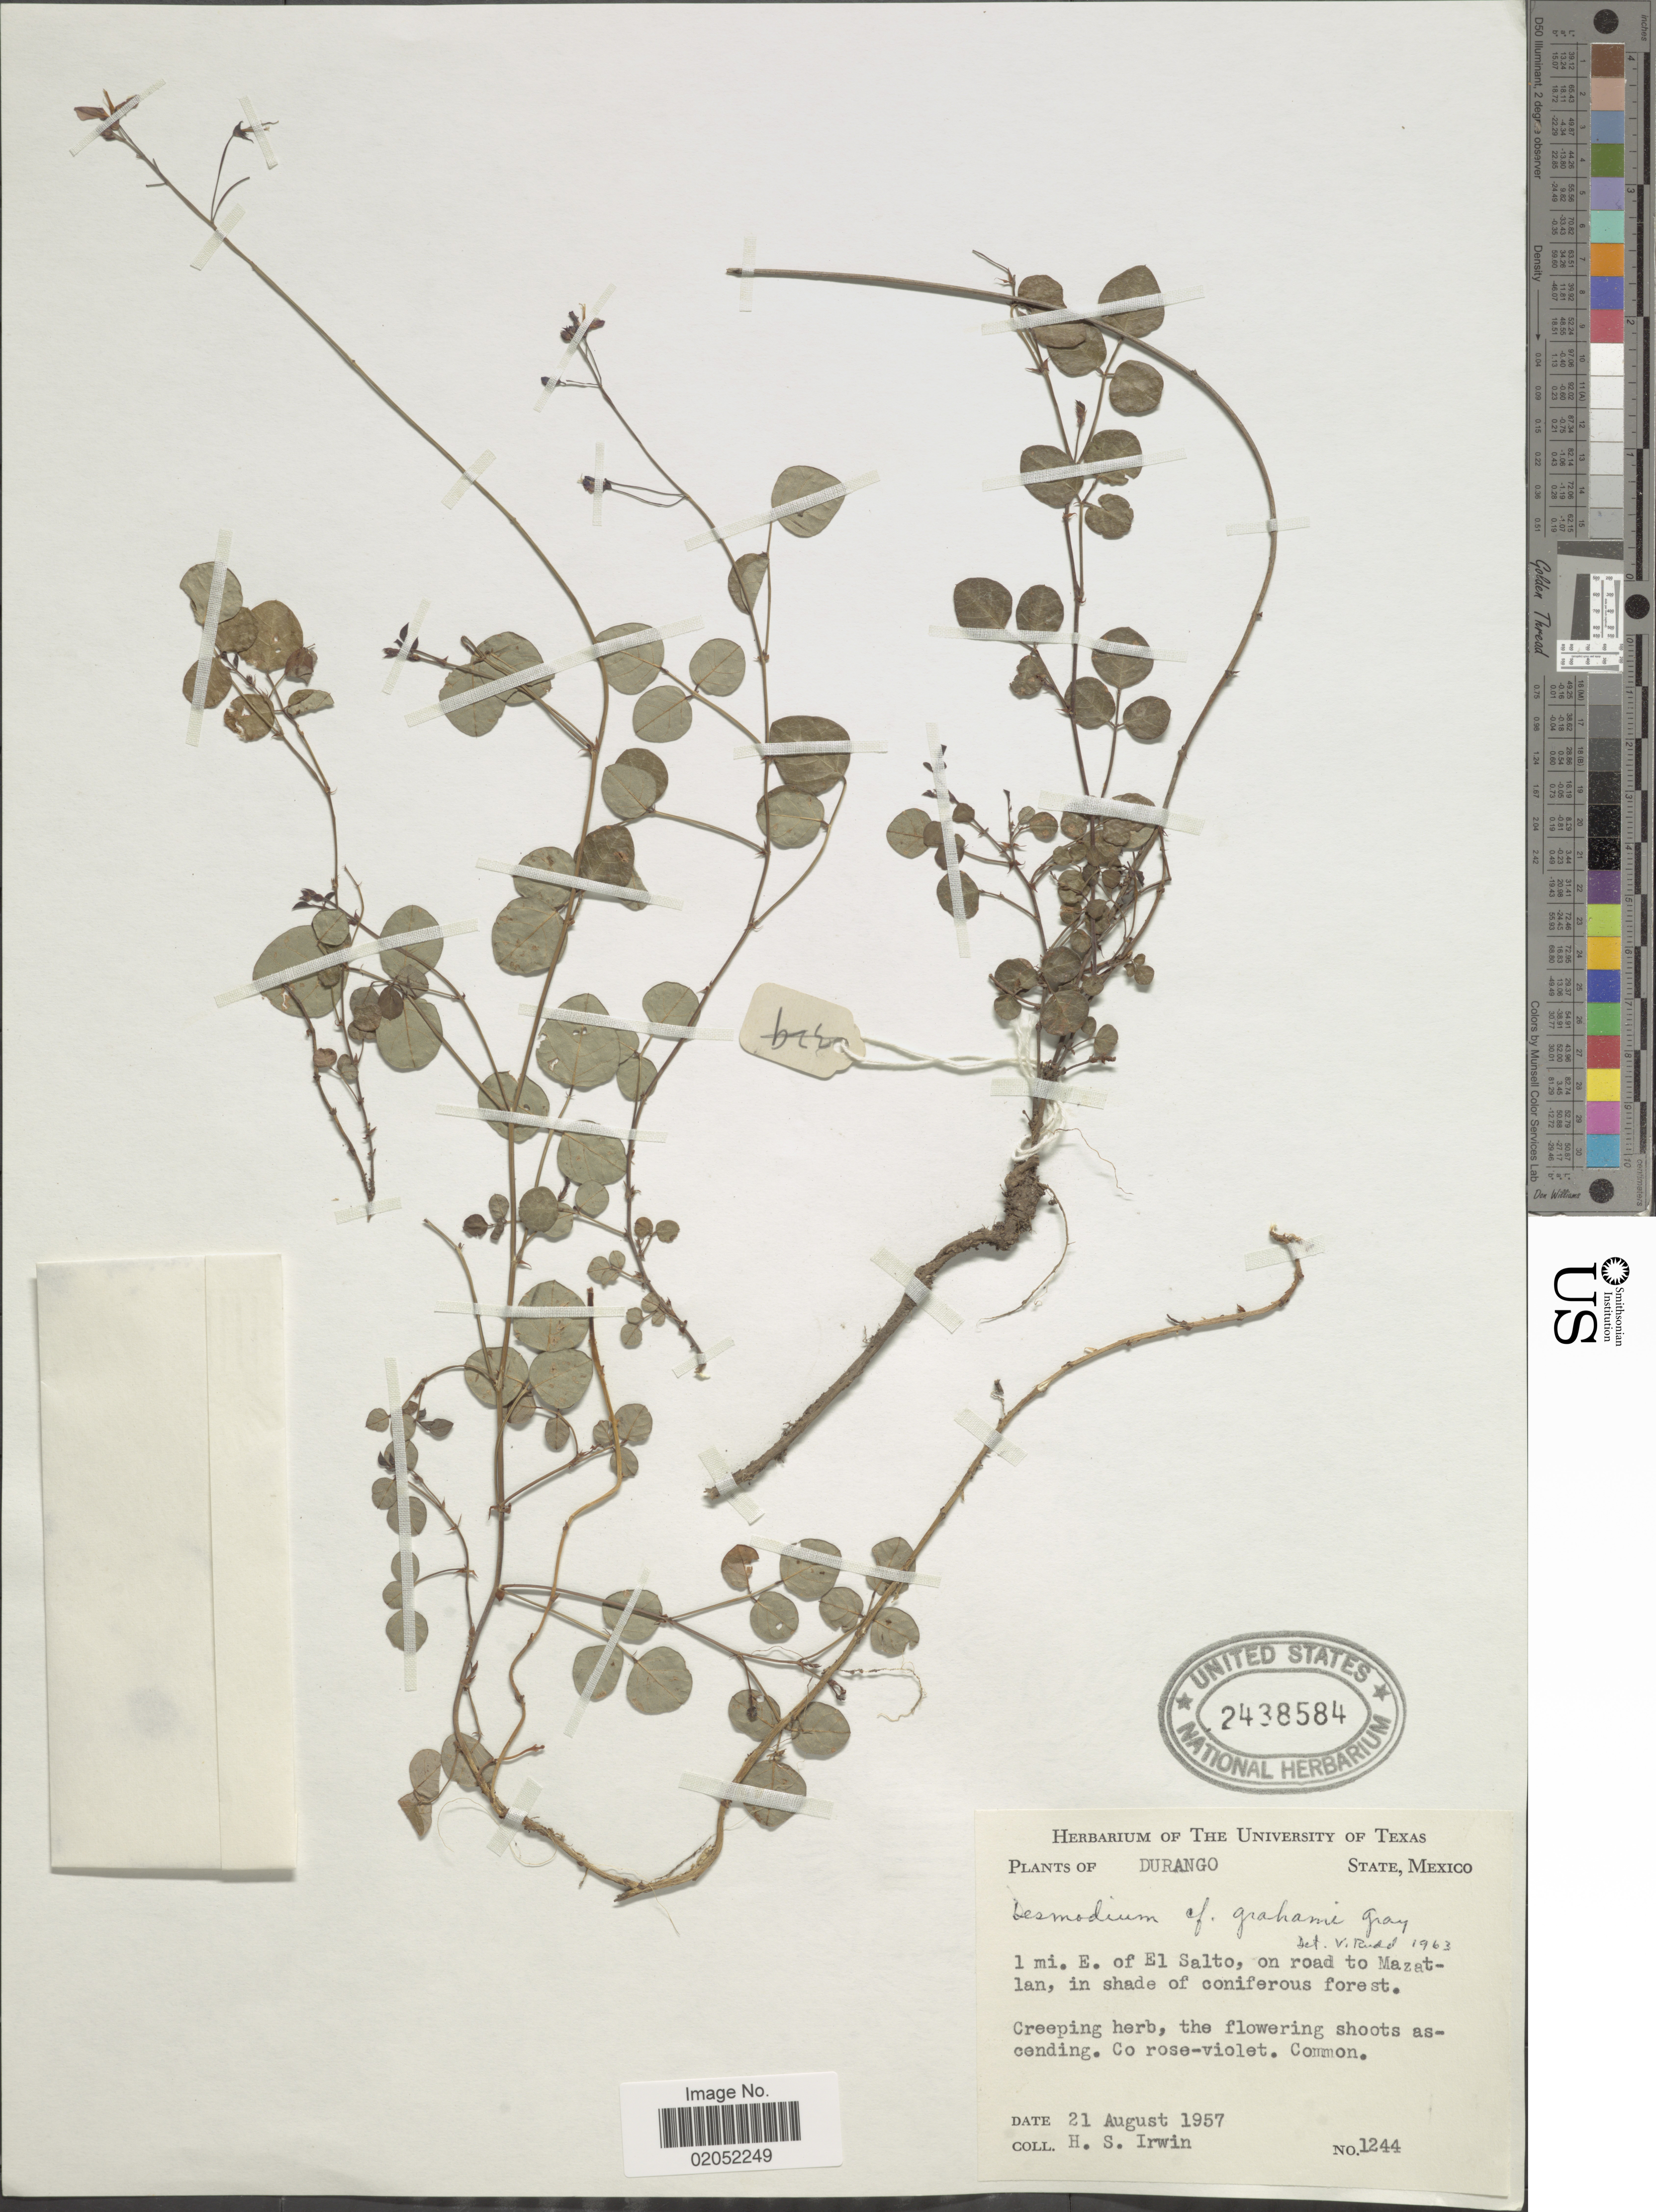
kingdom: Plantae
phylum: Tracheophyta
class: Magnoliopsida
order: Fabales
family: Fabaceae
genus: Desmodium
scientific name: Desmodium grahamii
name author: A. Gray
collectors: H. Irwin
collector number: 1244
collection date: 1957-08-21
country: Mexico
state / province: Durango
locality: Durango. State of Mexico. 1 mi. E of El Salto, on road to Mazatlan, in shade of coniferous forest.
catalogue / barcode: US 2438584